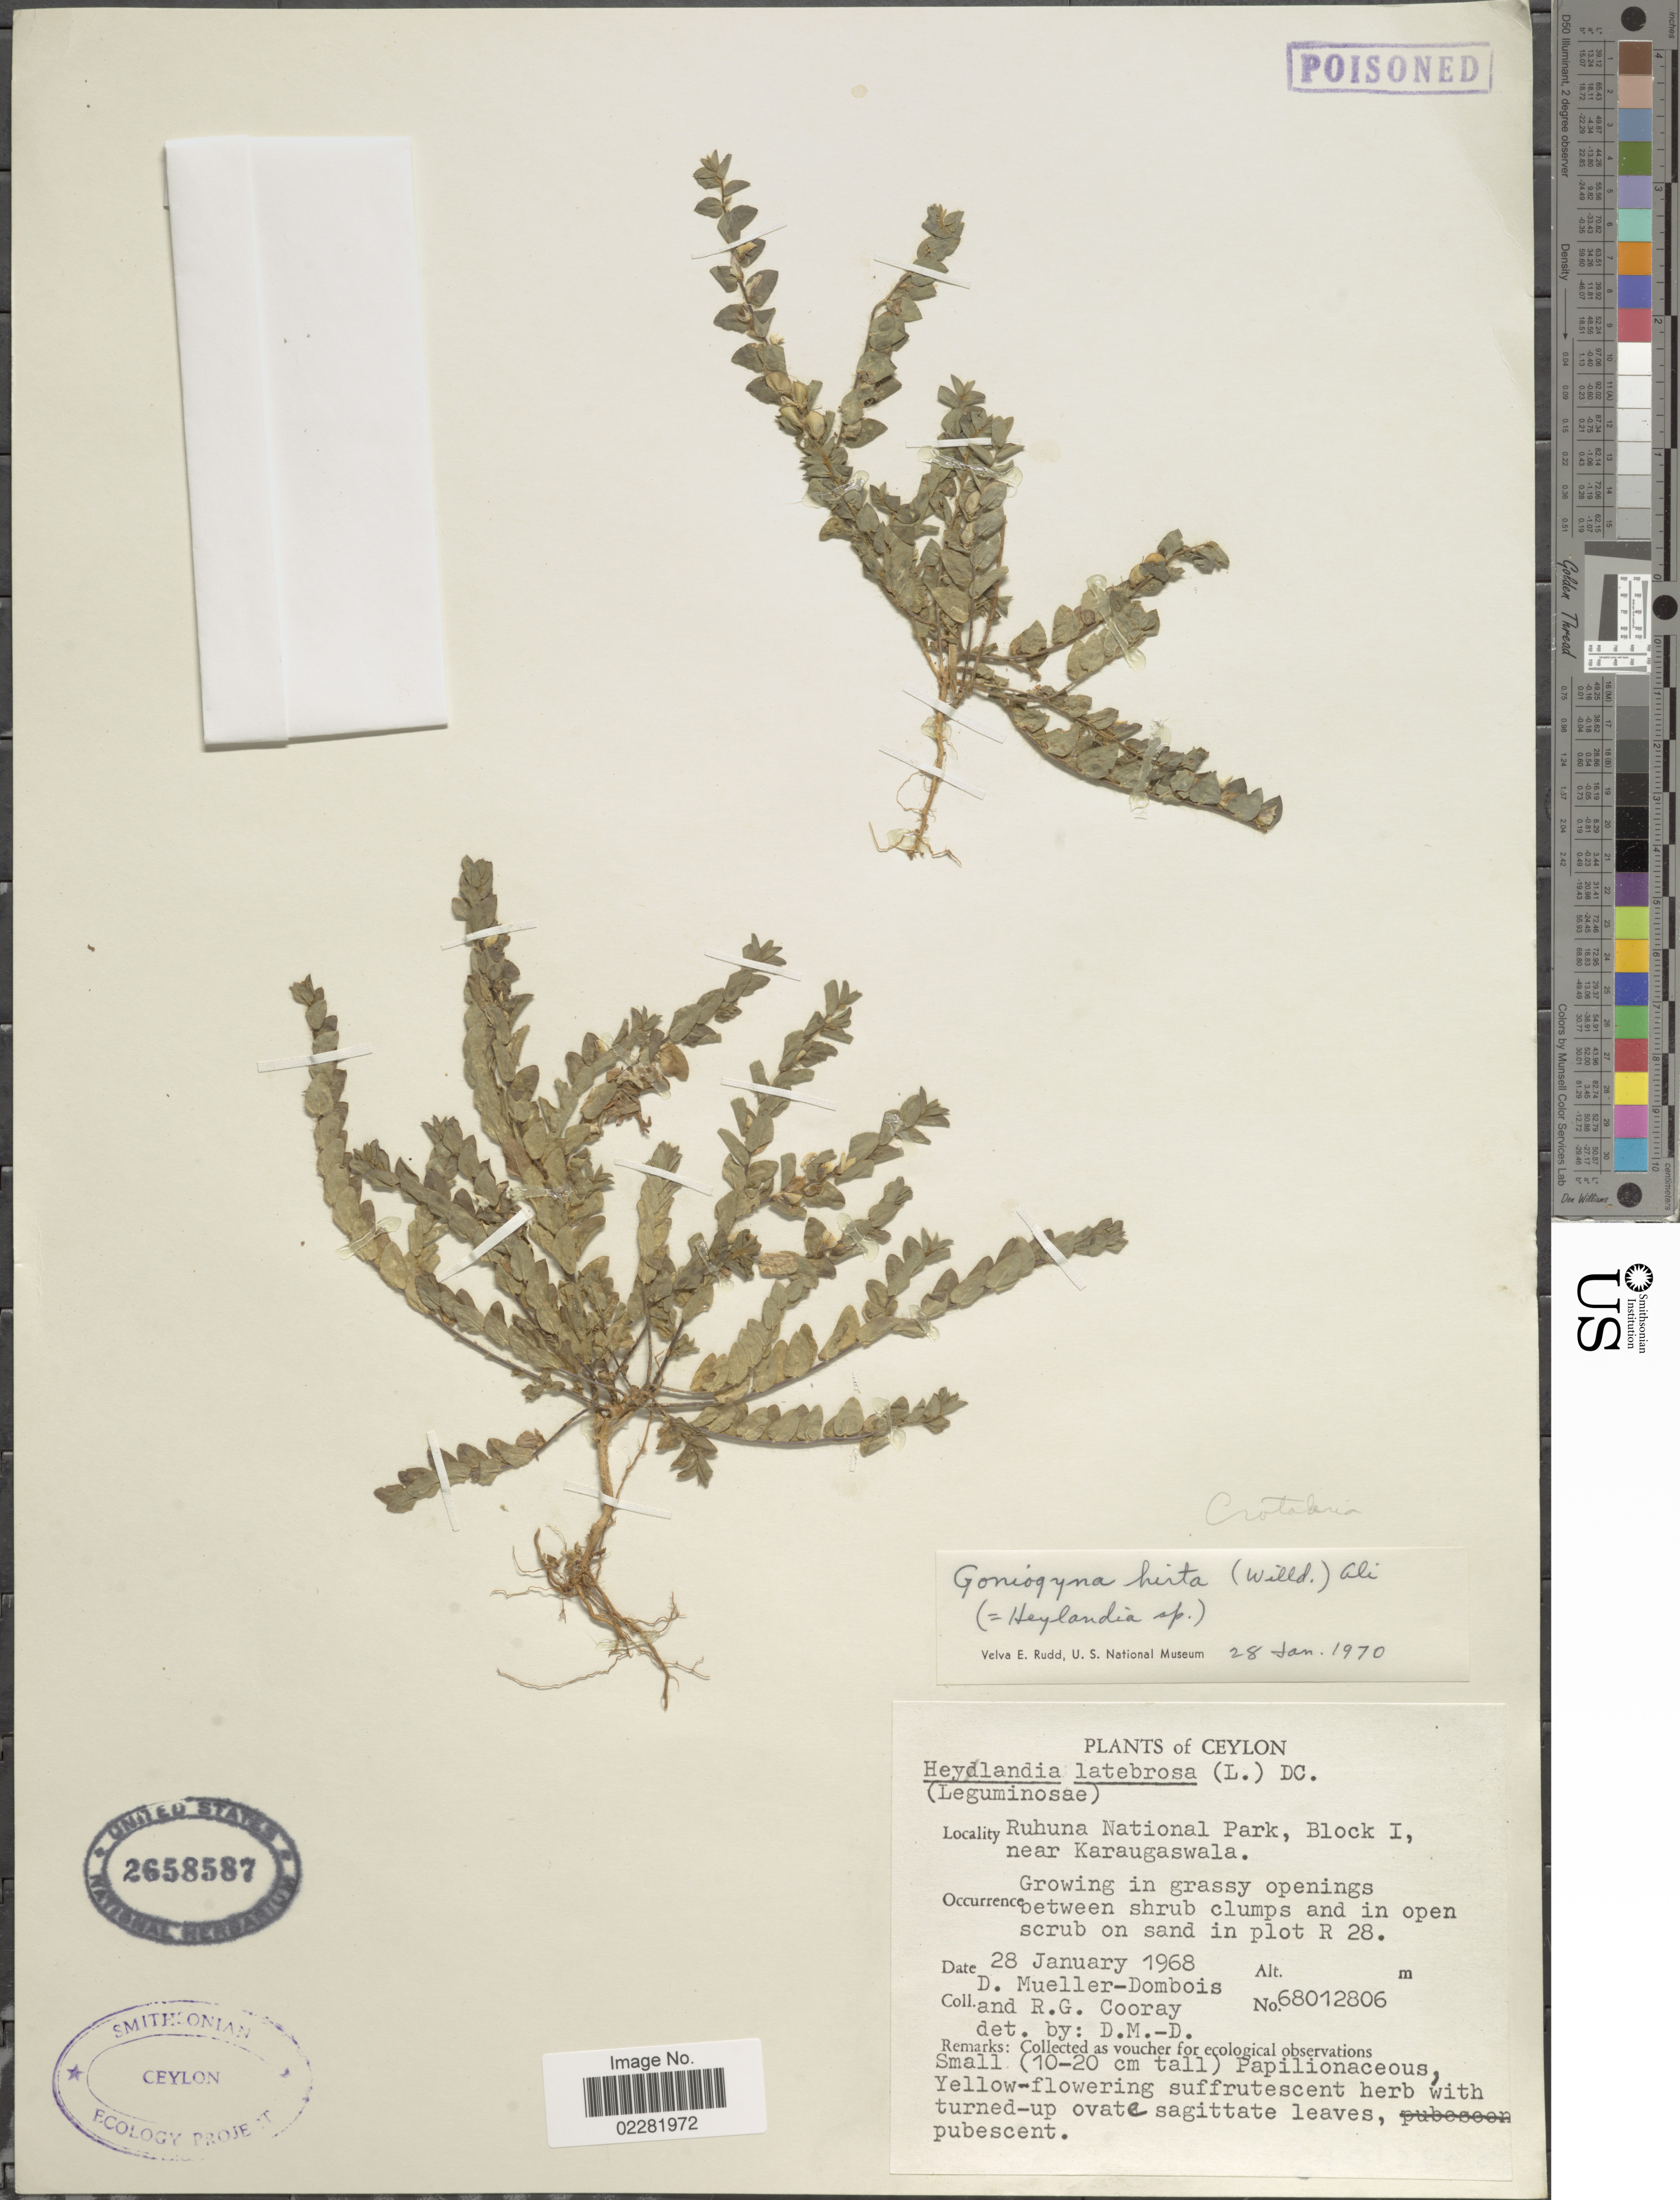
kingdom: Plantae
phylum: Tracheophyta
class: Magnoliopsida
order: Fabales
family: Fabaceae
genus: Crotalaria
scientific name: Crotalaria hebecarpa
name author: (DC.) Rudd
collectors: D. Mueller-Dombois & R. Cooray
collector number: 68012806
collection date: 1968-01-28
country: Sri Lanka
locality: Ceylon, Ruhuna National Park, Block I, near Karaugaswala, in plot R28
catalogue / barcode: US 2658587